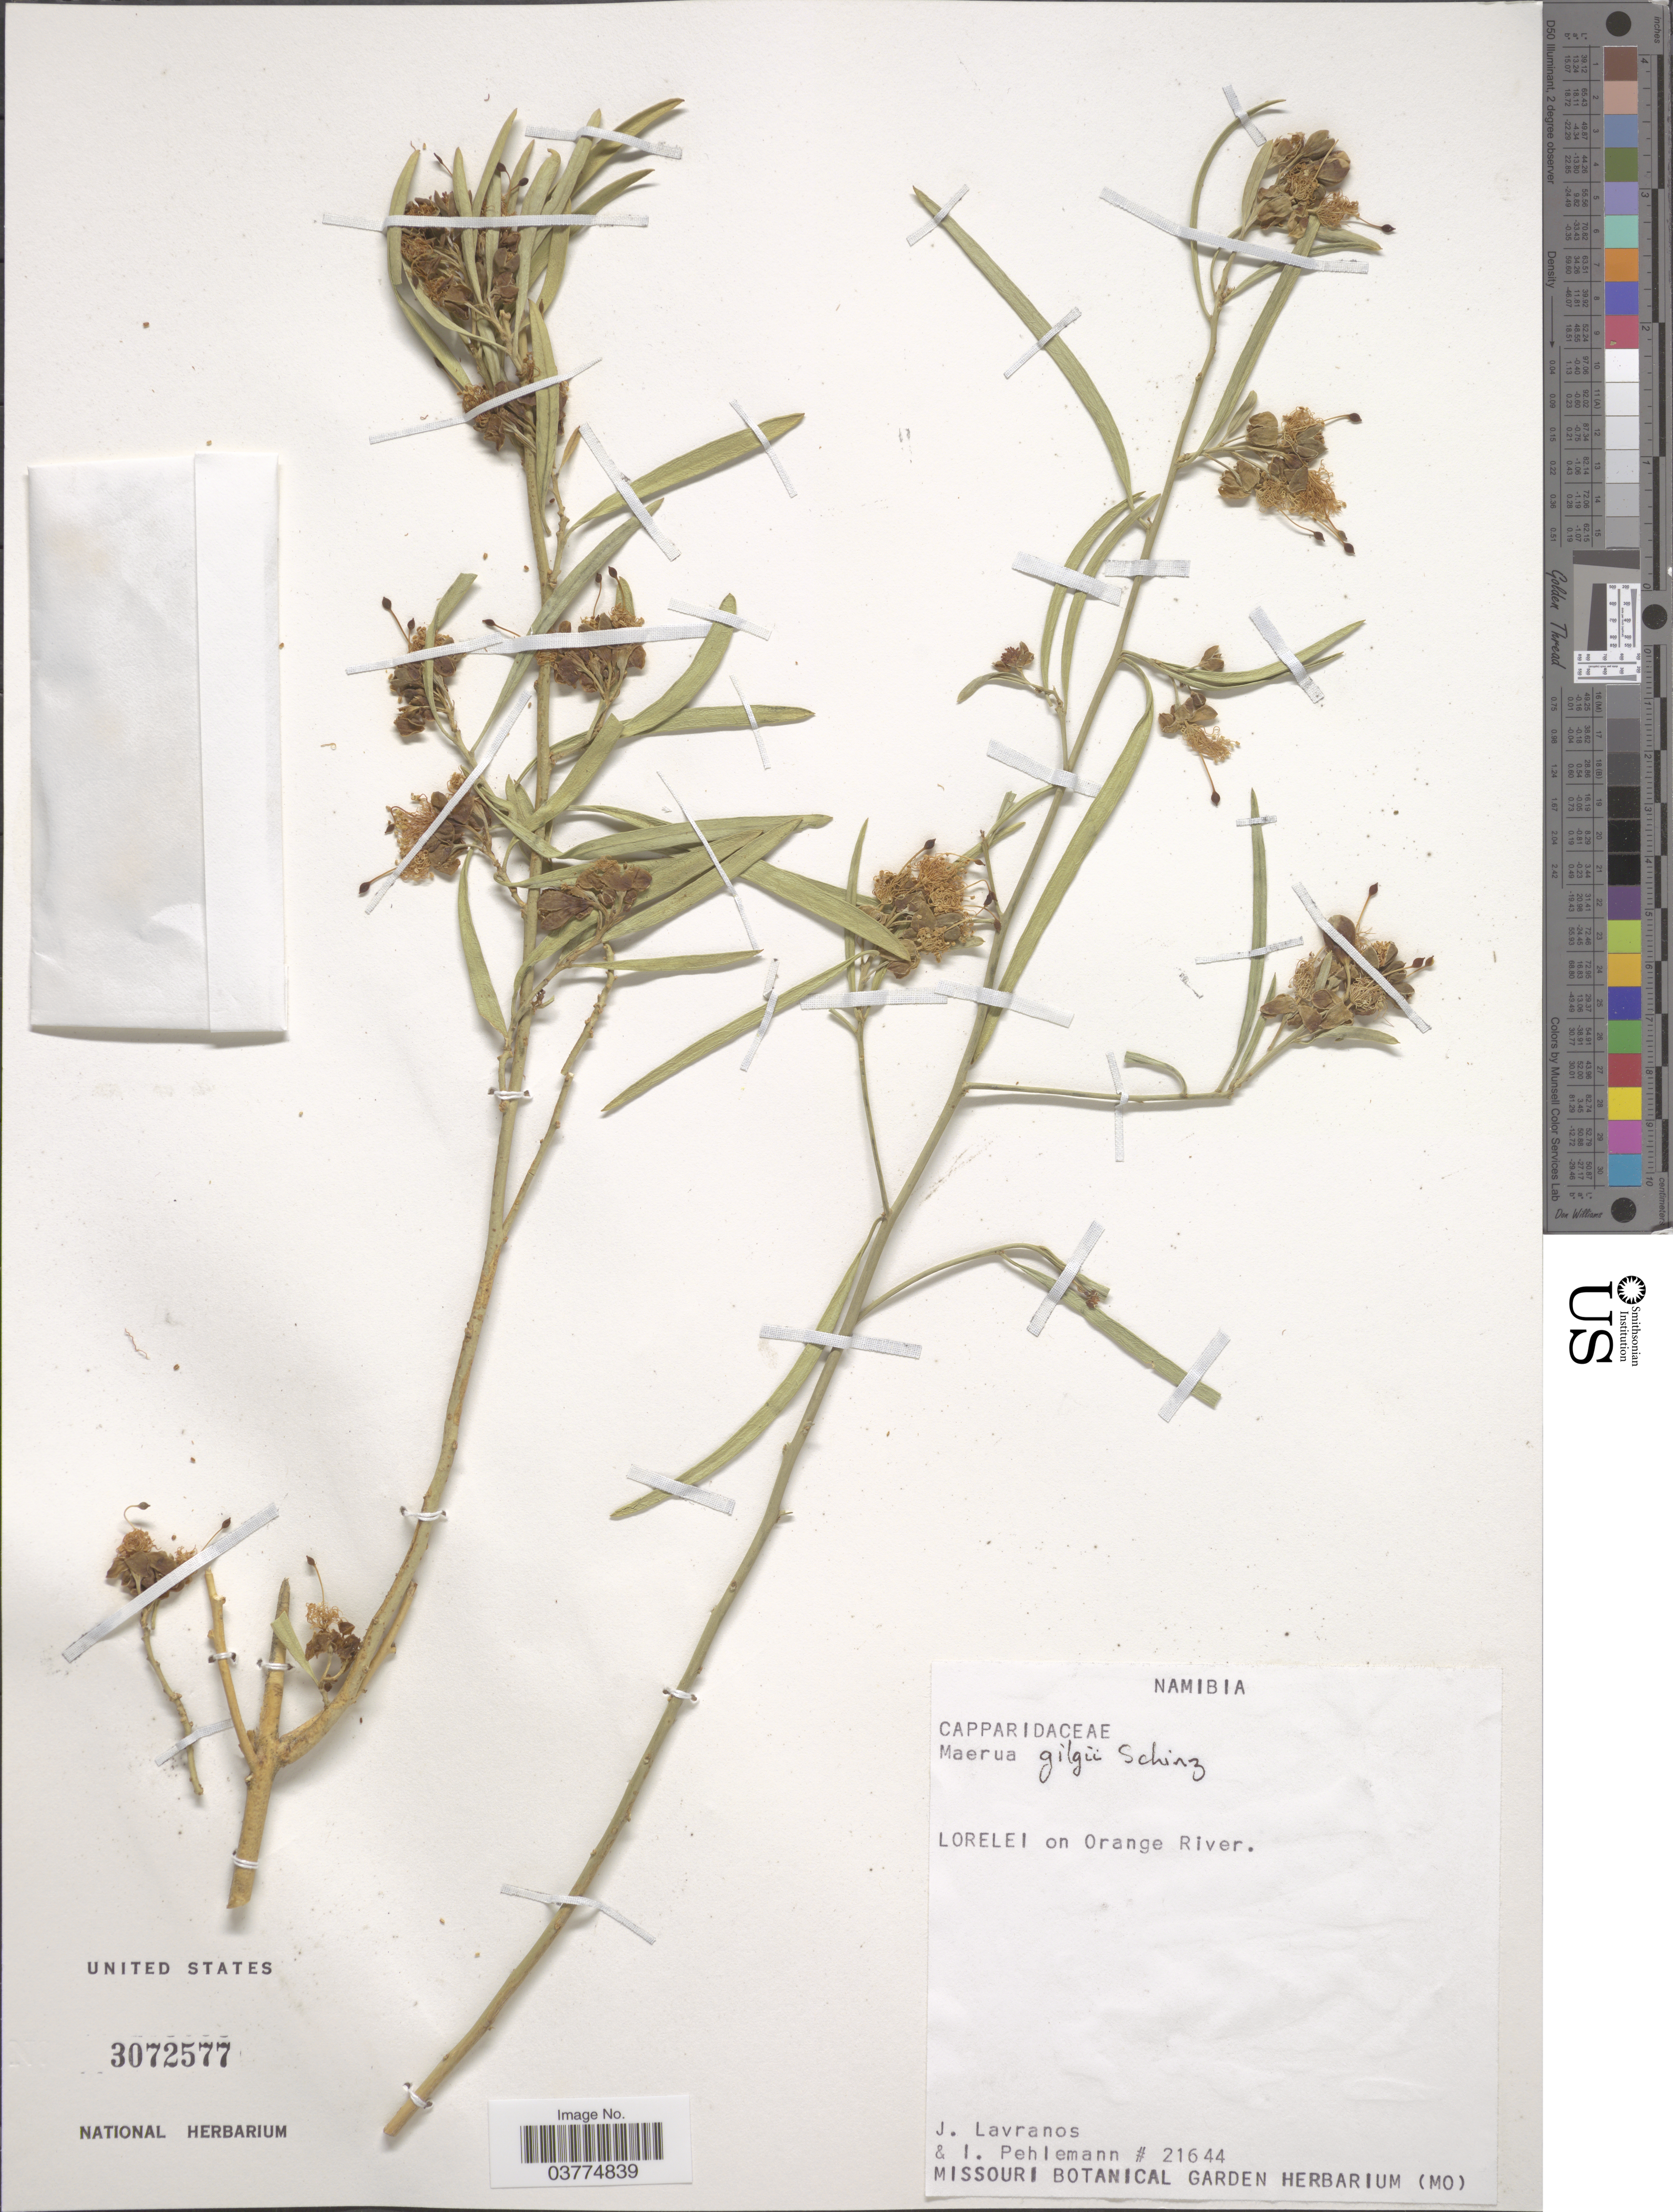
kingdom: Plantae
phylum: Tracheophyta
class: Magnoliopsida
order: Brassicales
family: Capparaceae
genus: Maerua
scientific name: Maerua gilgii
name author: Schinz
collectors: J. Lavranos & I. Pehlemann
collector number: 21644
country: Namibia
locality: Lorelei on Orange River.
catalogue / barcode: US 3072577